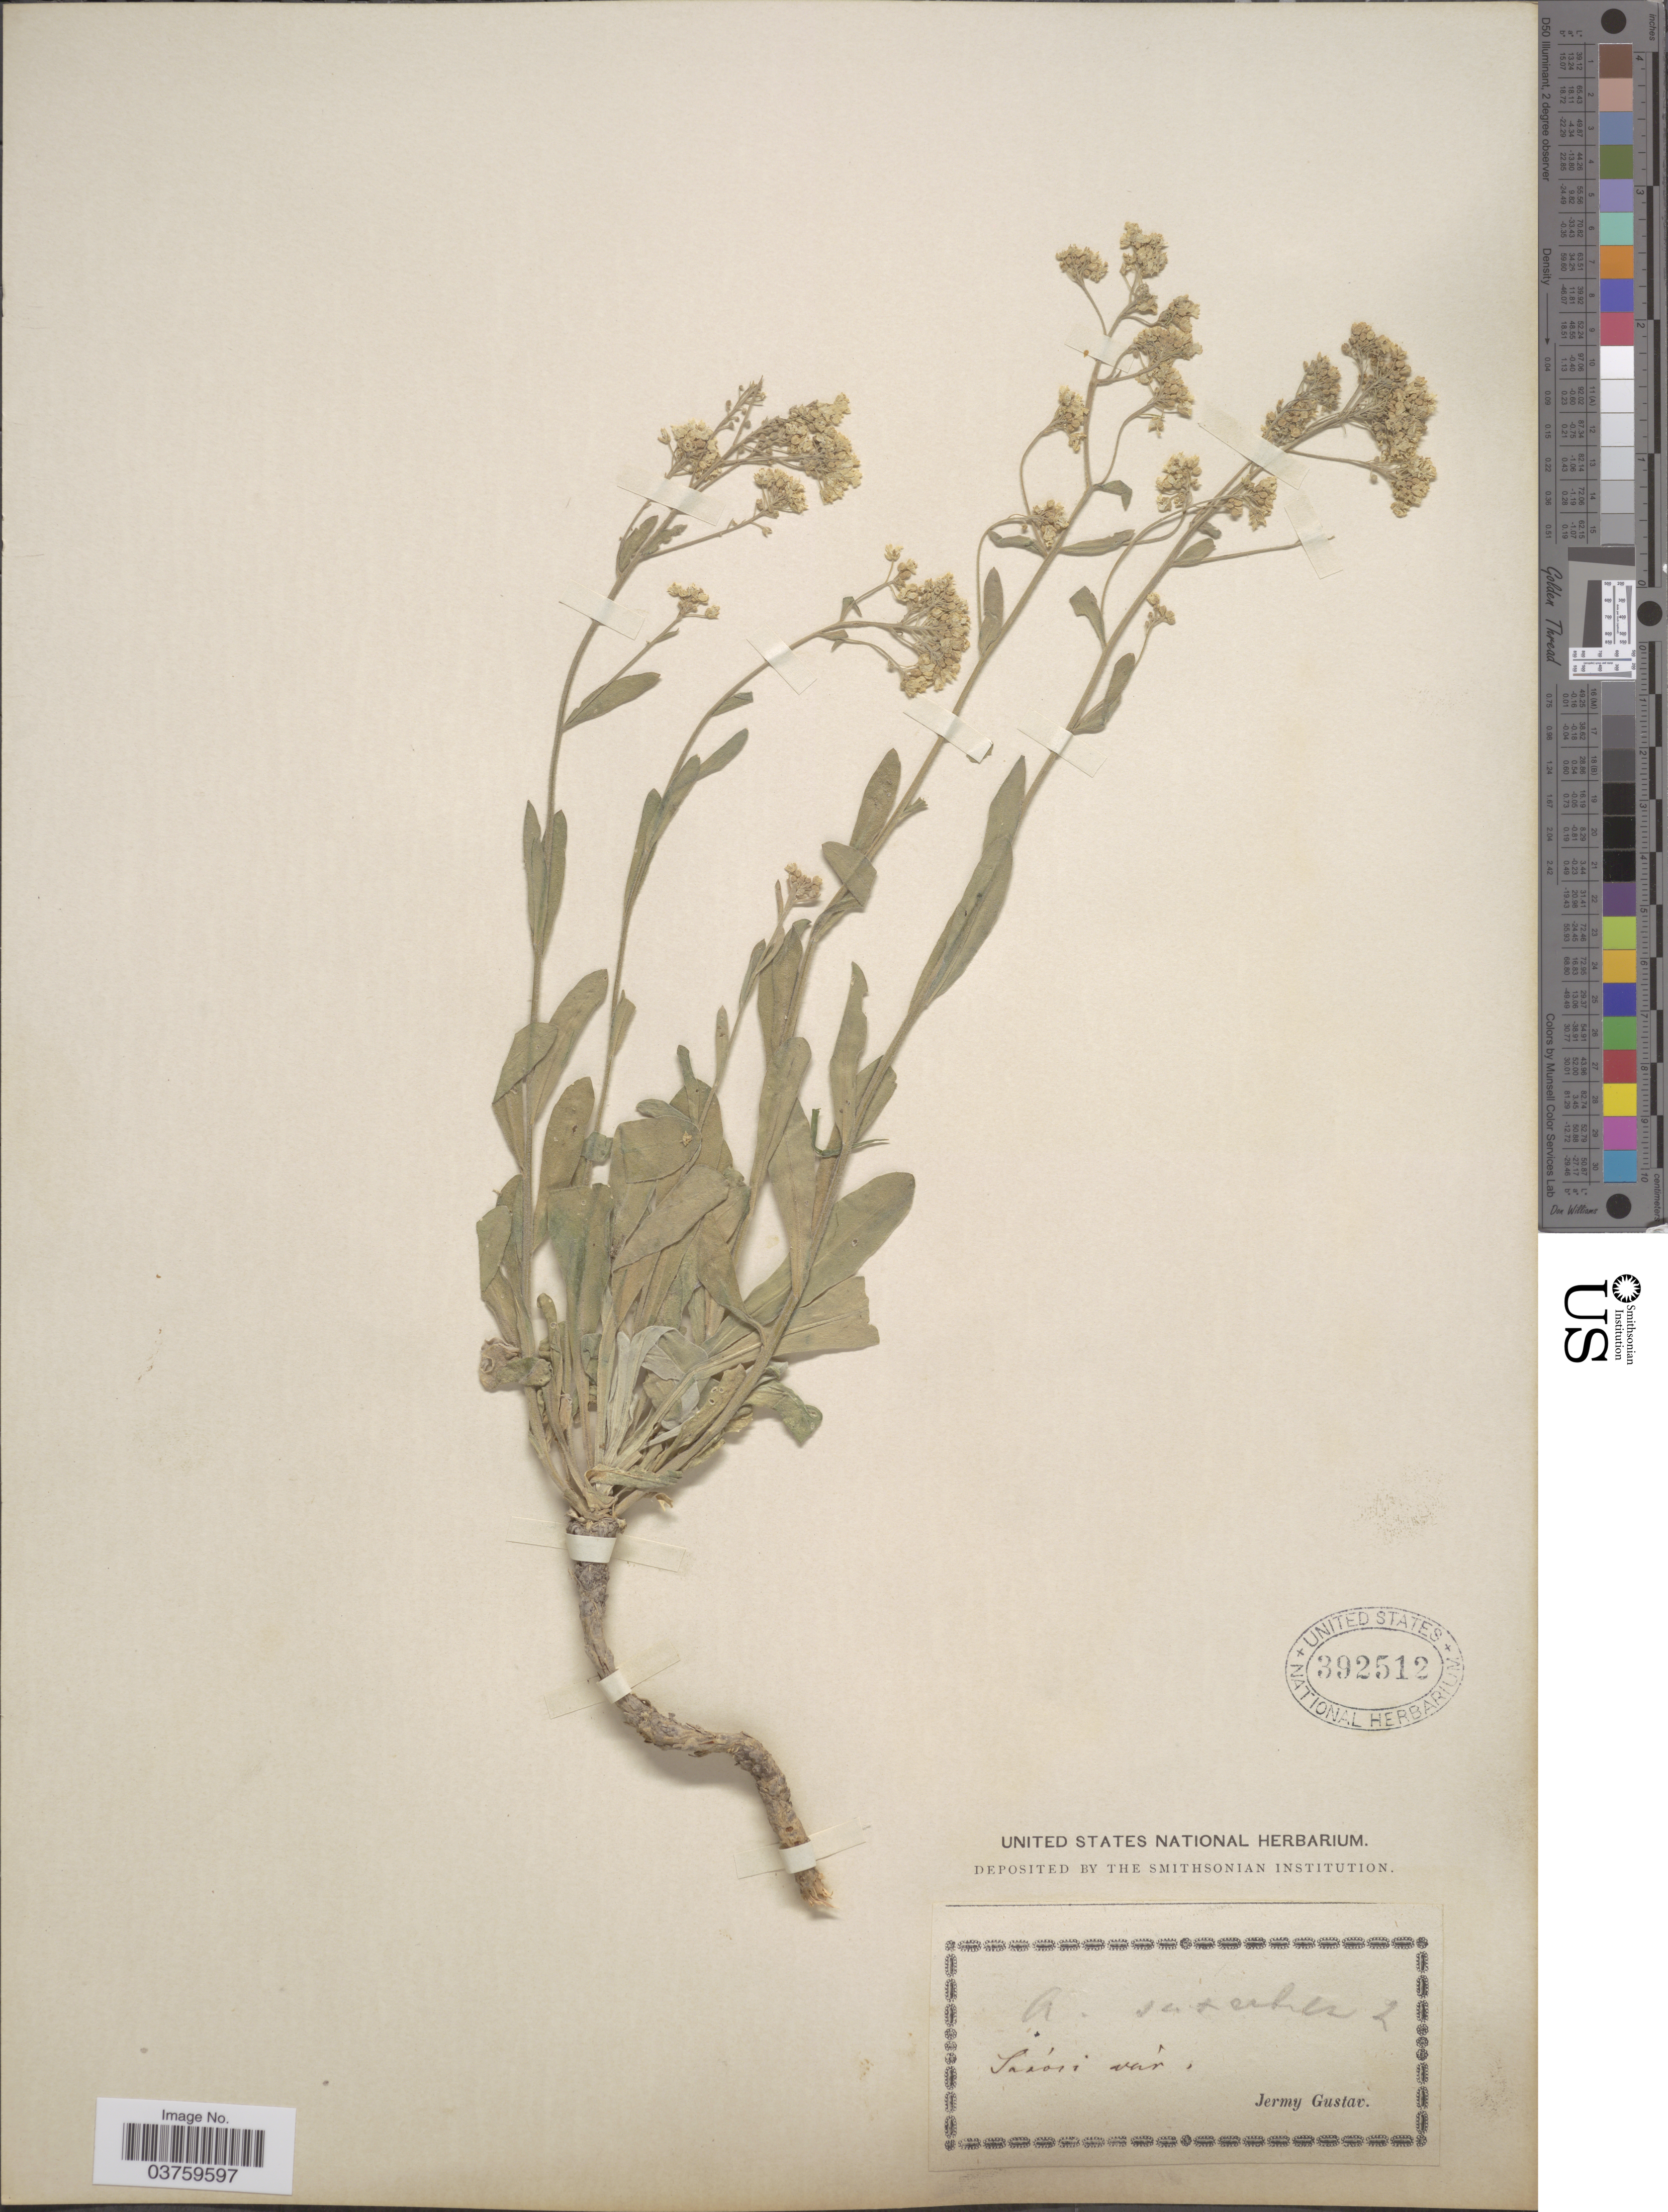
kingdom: Plantae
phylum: Tracheophyta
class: Magnoliopsida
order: Brassicales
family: Brassicaceae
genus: Arabis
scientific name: Arabis saxatilis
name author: All.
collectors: J. Gustav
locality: Savos i var. [interpreted]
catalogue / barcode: US 392512